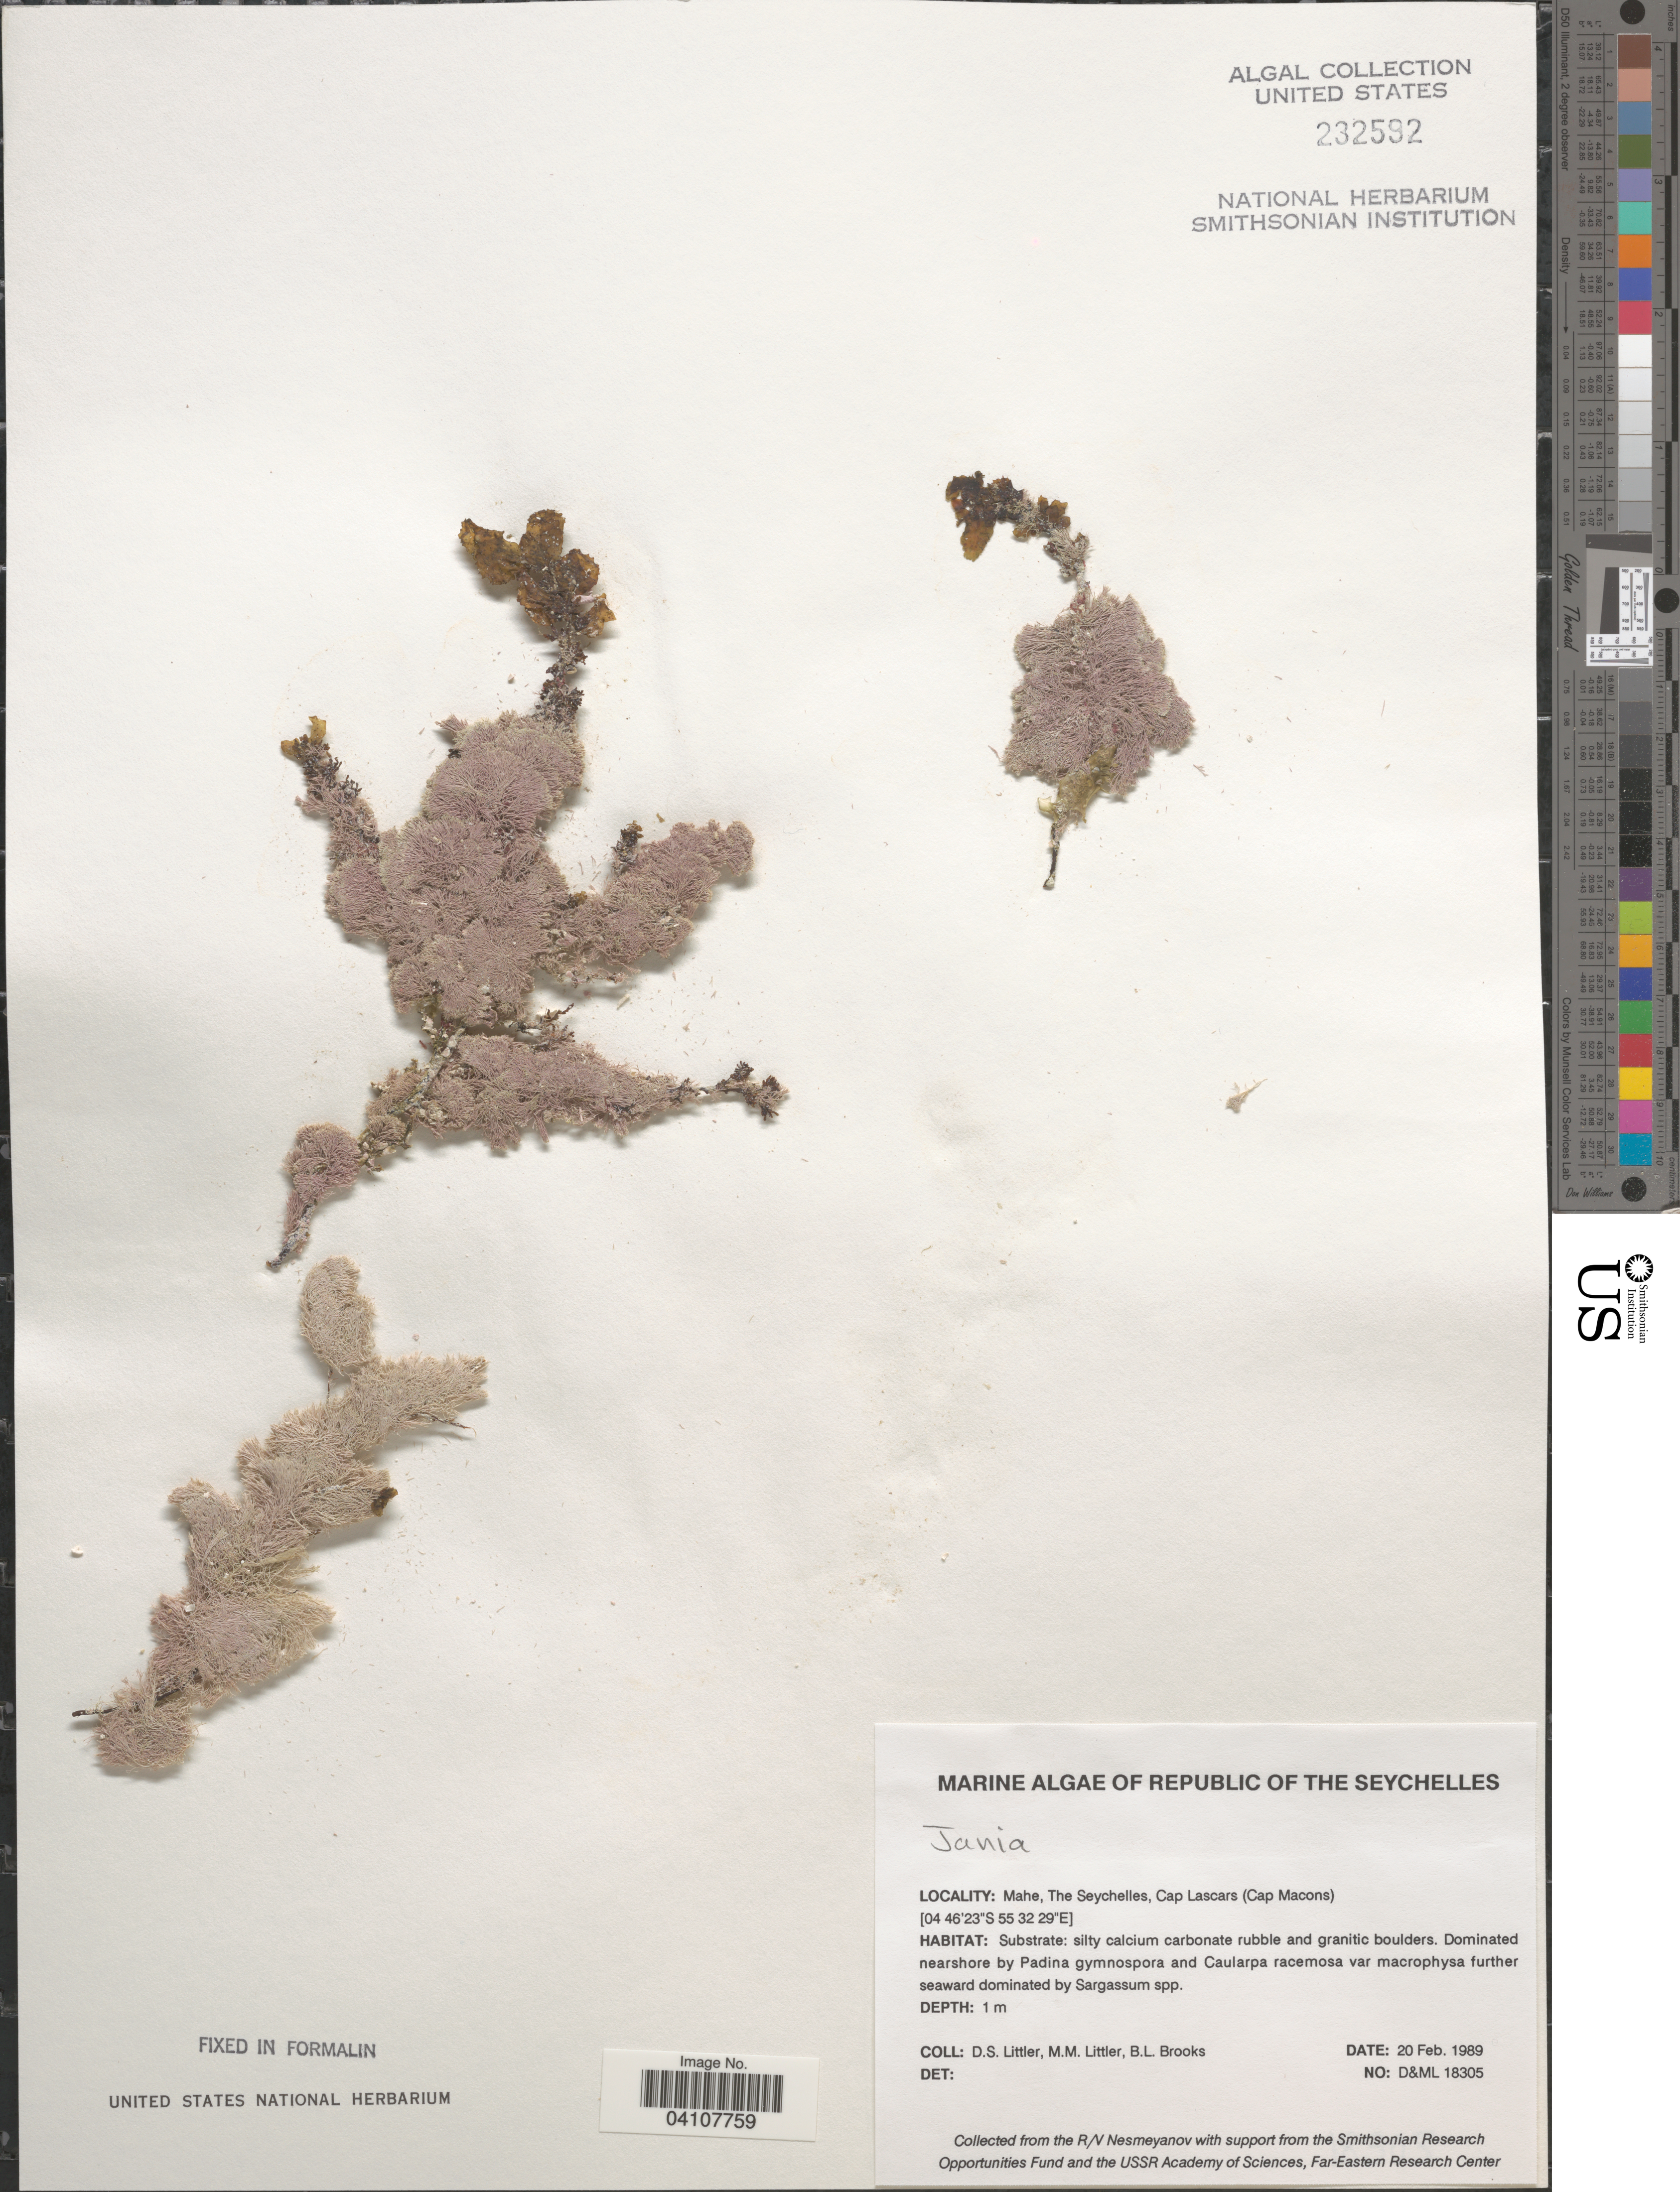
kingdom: Plantae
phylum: Rhodophyta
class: Florideophyceae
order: Corallinales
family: Corallinaceae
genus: Jania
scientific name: Jania sp.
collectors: D. S. Littler & B. Brooks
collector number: D&ML18305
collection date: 1989-02-20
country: Seychelles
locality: Republic of the Seychelles. Mahe, Cap Lascars (Cap Macons).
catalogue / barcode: US 232592